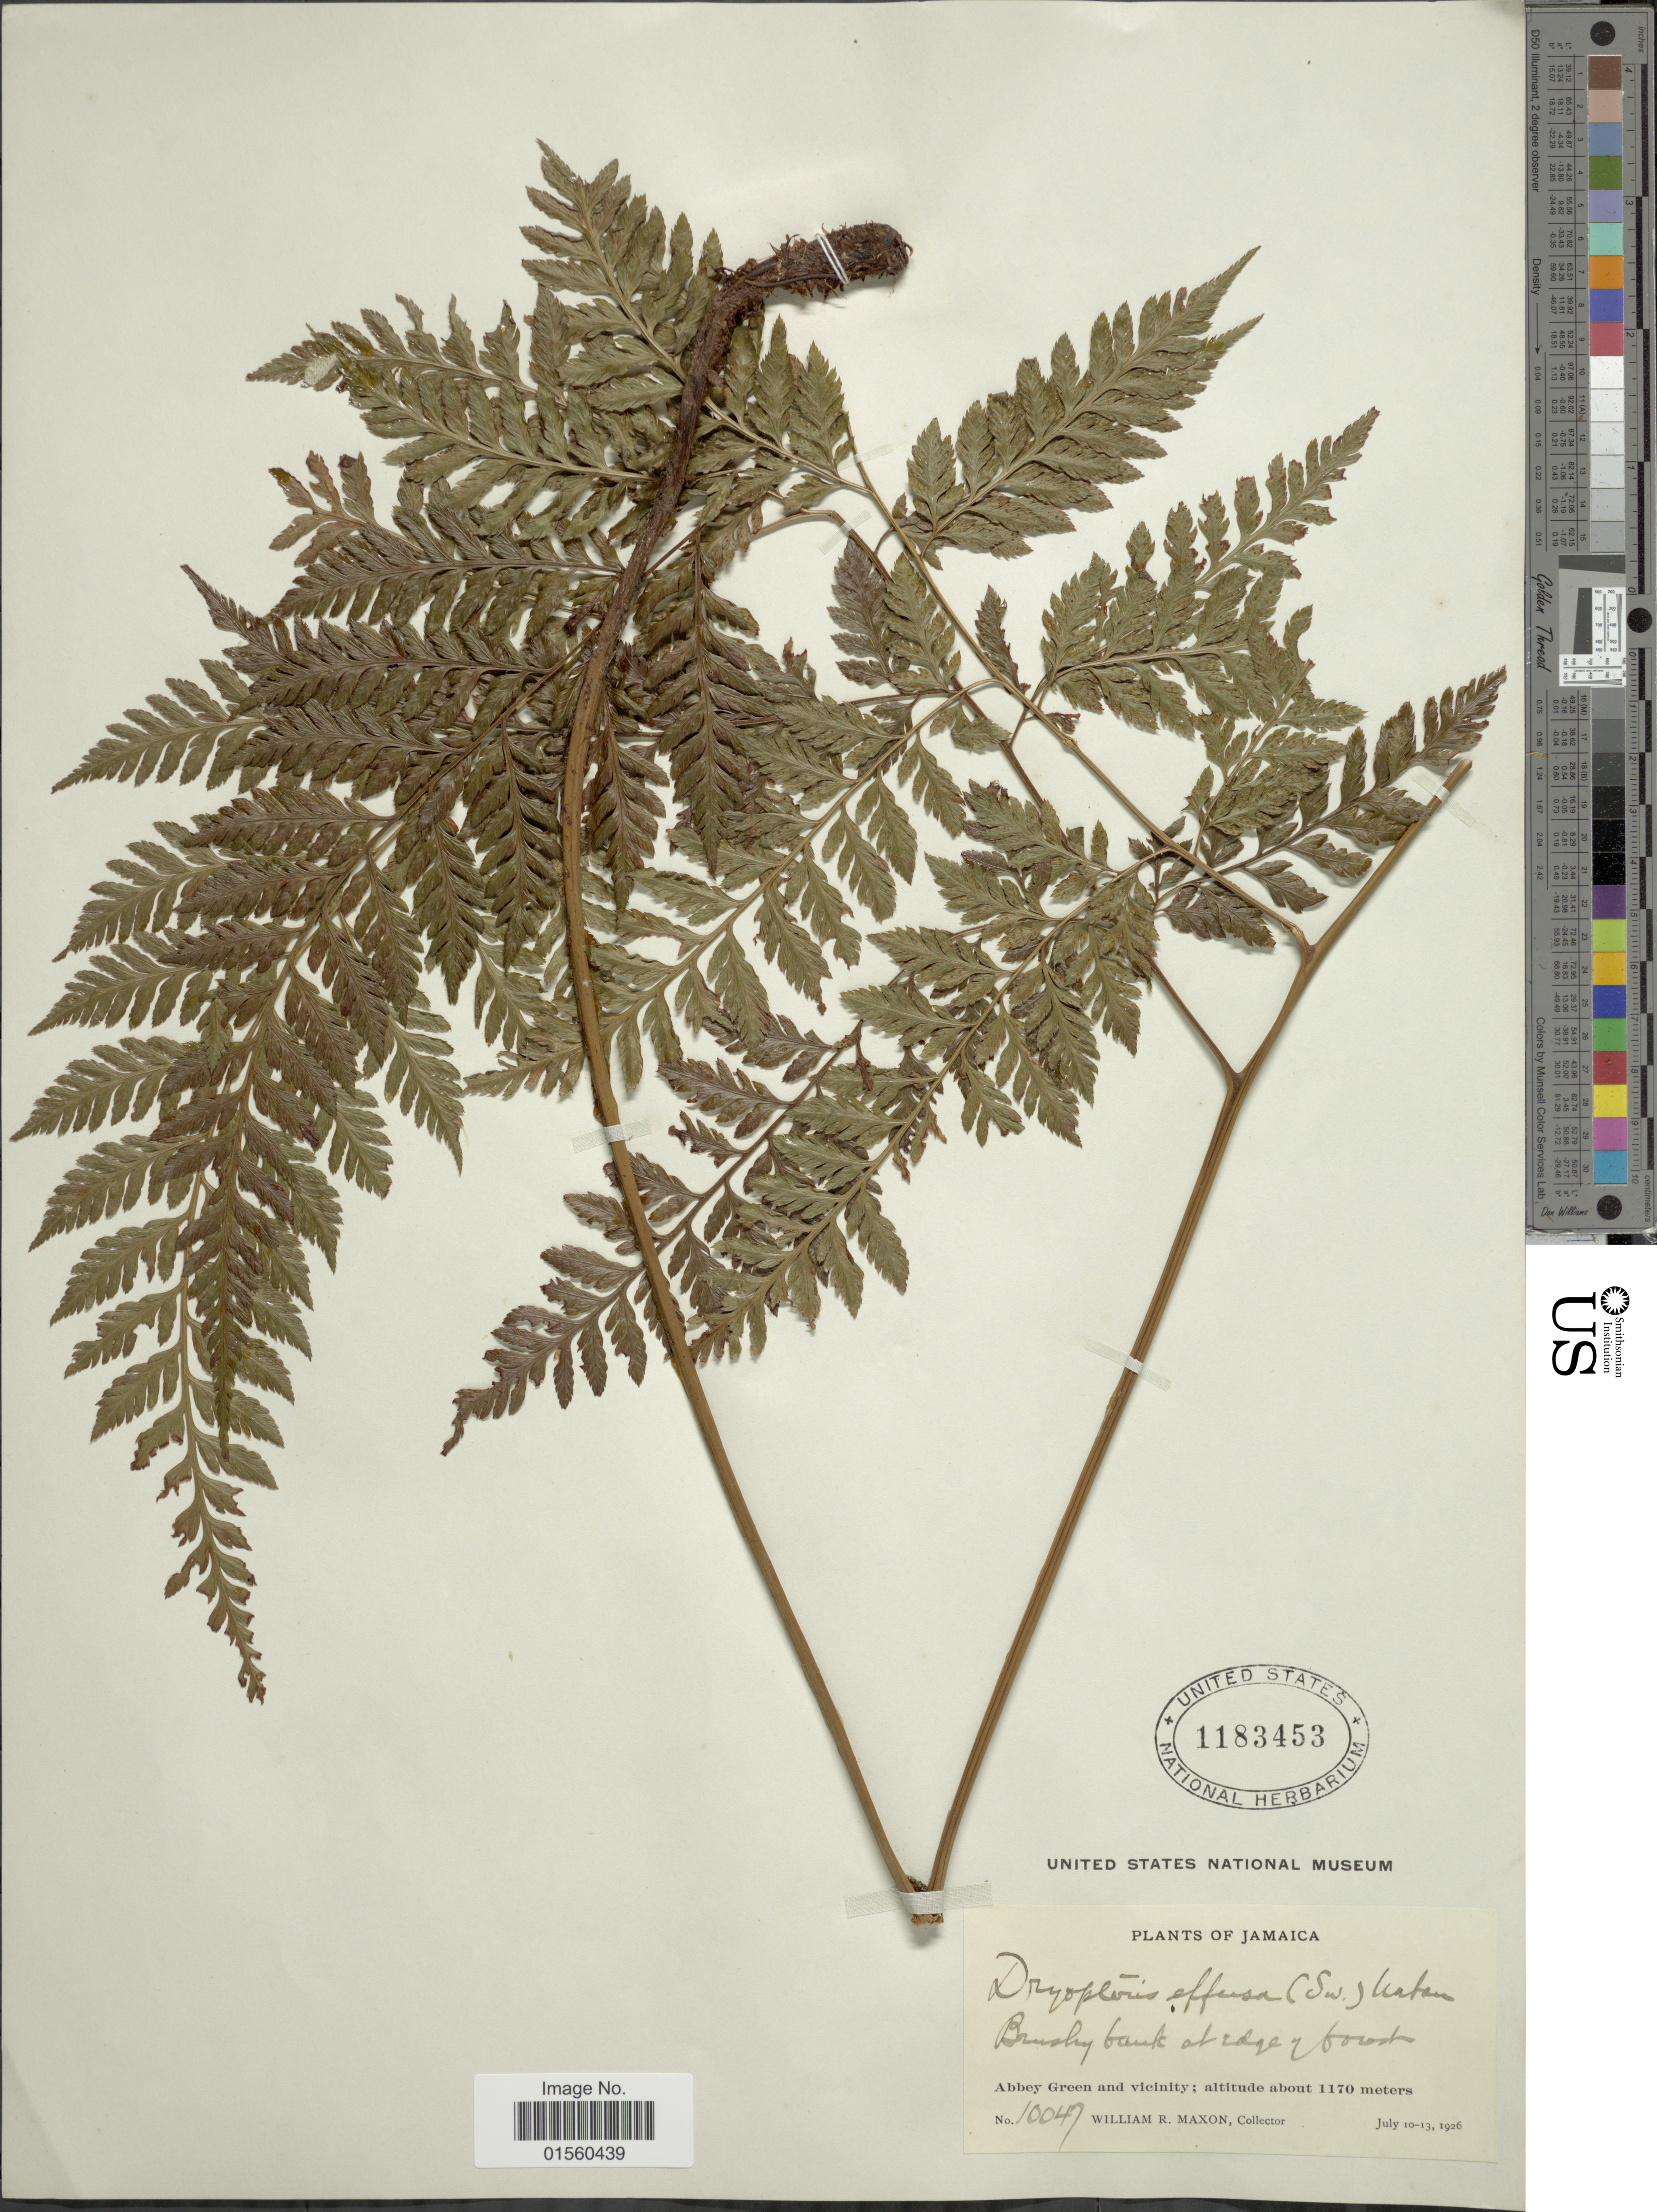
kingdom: Plantae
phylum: Tracheophyta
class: Polypodiopsida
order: Polypodiales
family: Dryopteridaceae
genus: Parapolystichum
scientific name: Parapolystichum effusum var. effusum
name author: (Sw.) Ching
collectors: W. R. Maxon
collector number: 10047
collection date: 1926-07-10/1926-07-13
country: Jamaica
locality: Abbey Green and vicinity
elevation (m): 1170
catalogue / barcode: US 1183453